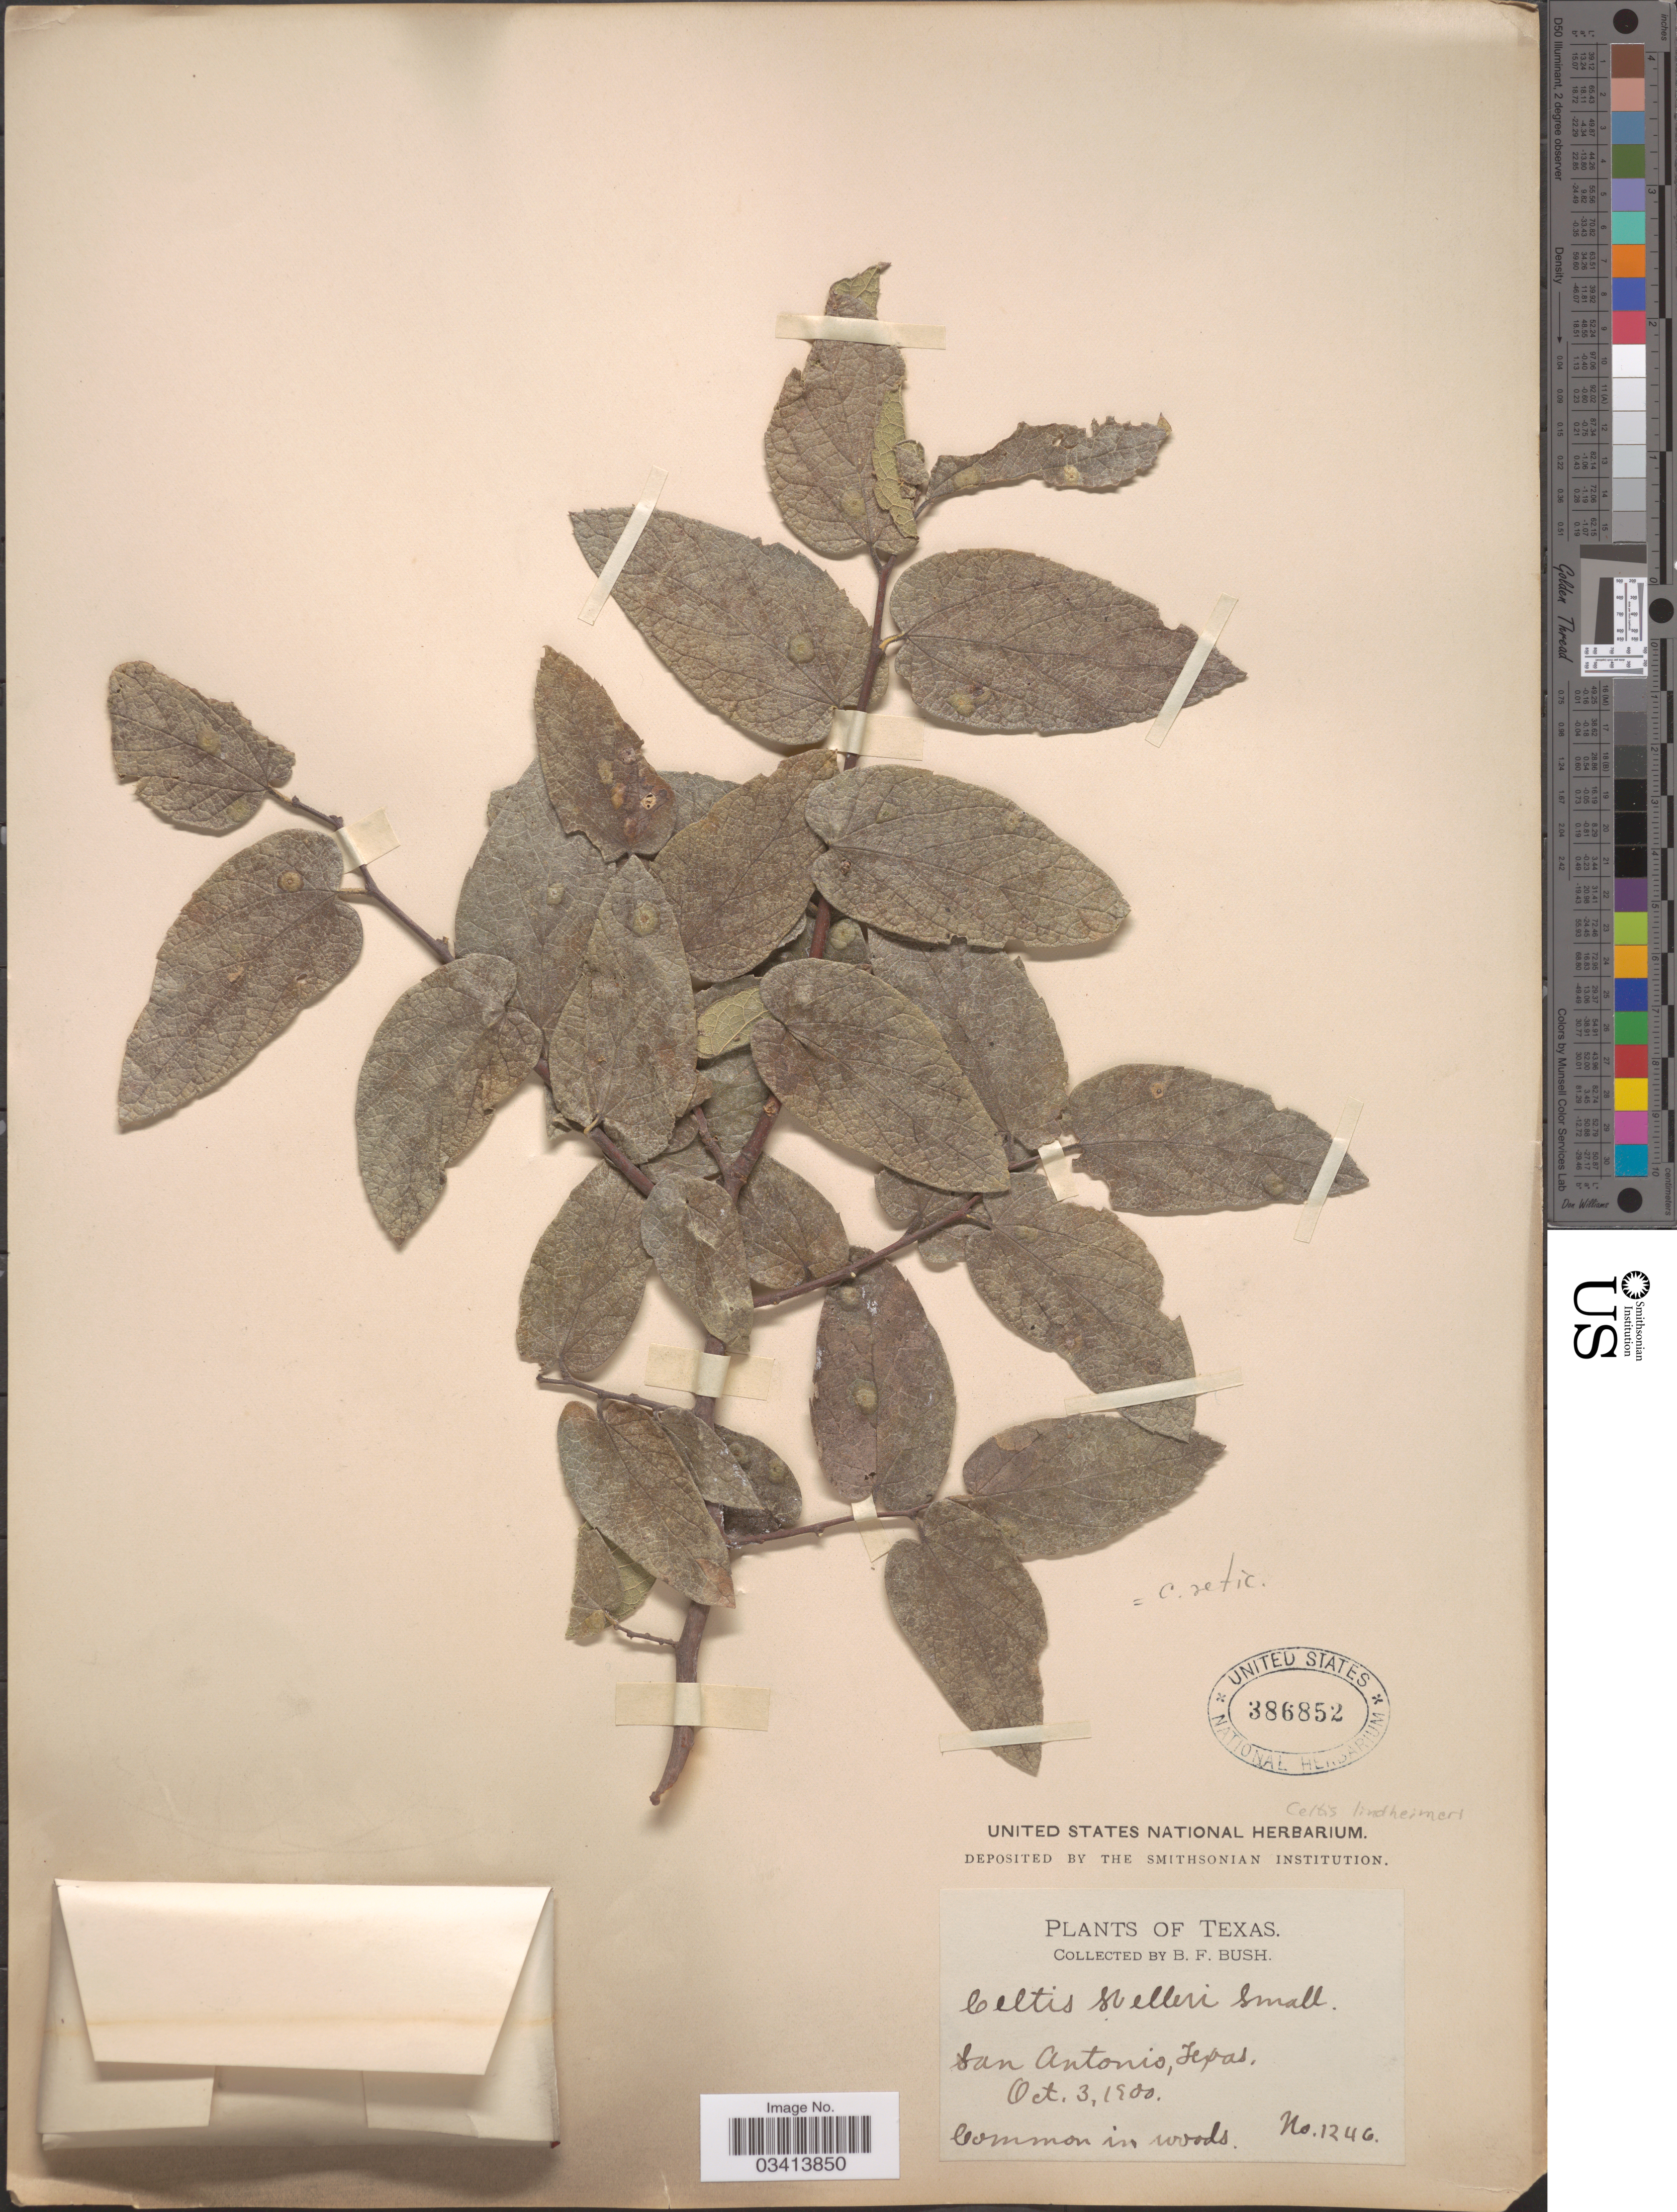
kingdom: Plantae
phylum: Tracheophyta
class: Magnoliopsida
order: Rosales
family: Cannabaceae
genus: Celtis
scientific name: Celtis lindheimeri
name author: Engelm. ex K. Koch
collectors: B. F. Bush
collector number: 1246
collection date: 1900-10-03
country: United States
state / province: Texas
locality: San Antonio.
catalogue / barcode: US 386852